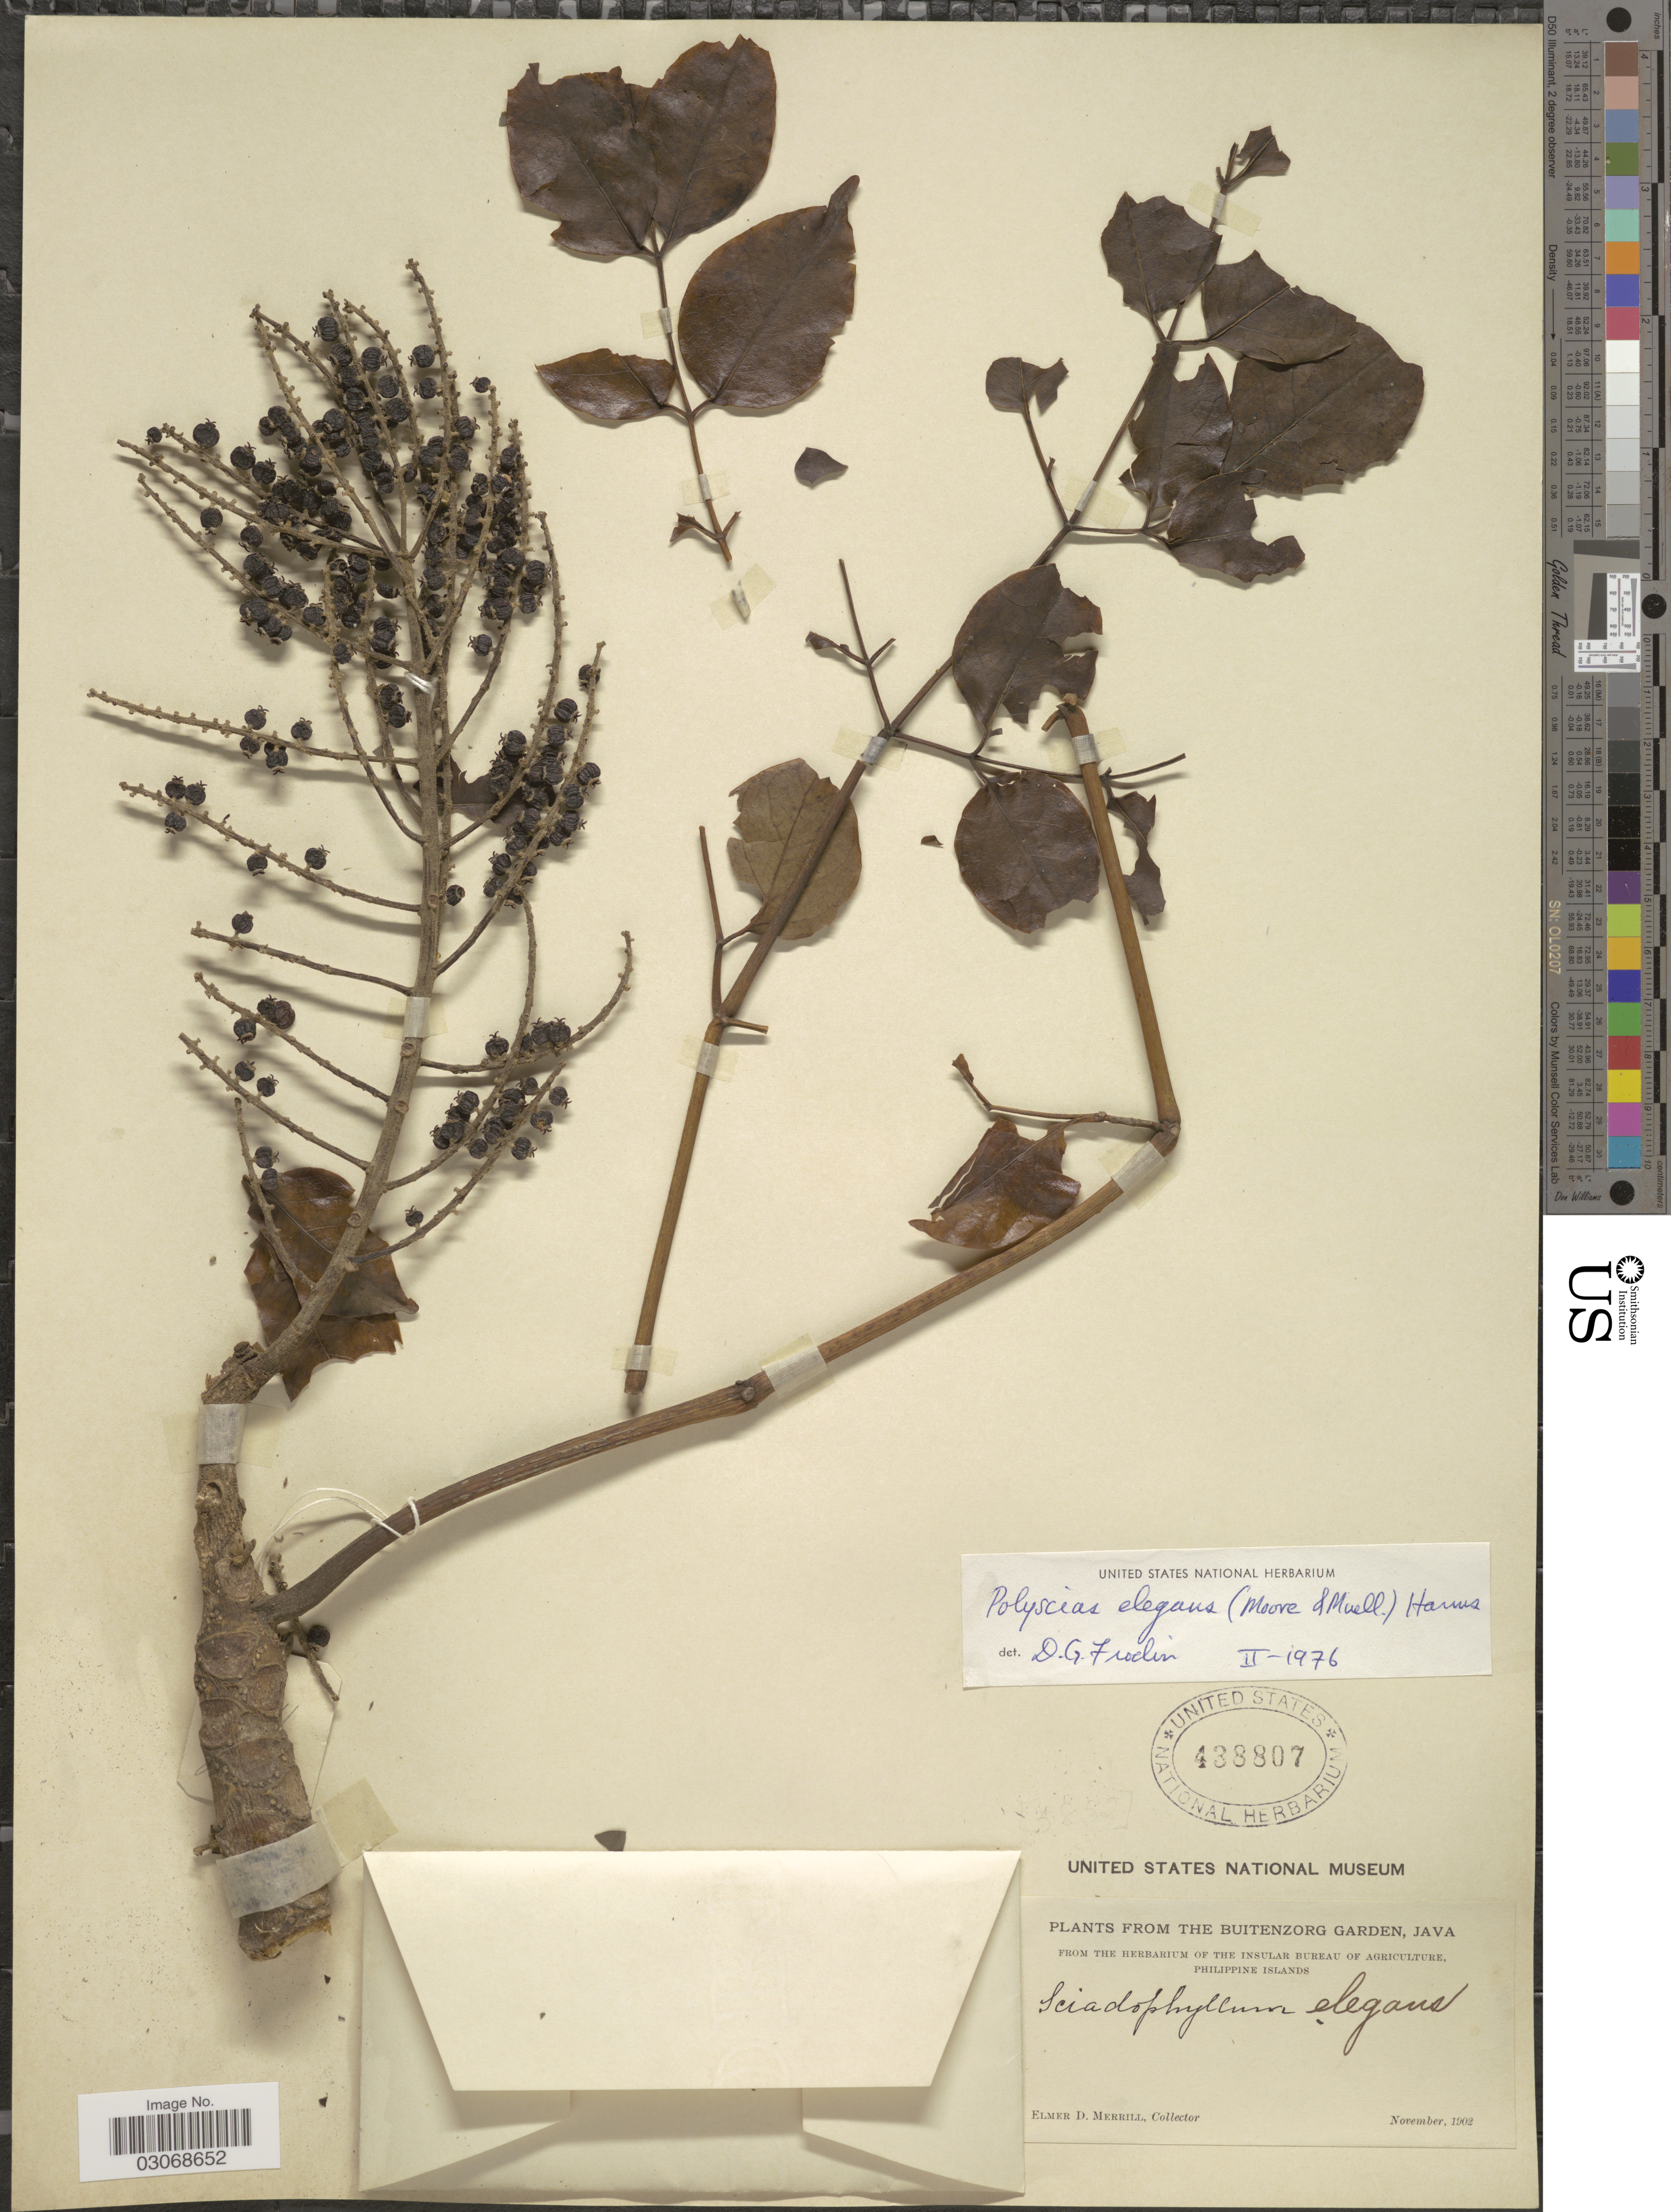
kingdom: Plantae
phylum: Tracheophyta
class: Magnoliopsida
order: Apiales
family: Araliaceae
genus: Polyscias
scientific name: Polyscias elegans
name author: (C. Moore & F. Muell.) Harms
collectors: E. D. Merrill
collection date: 1902-11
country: Indonesia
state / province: Java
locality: The Buitenzorg Garden.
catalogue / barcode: US 438807